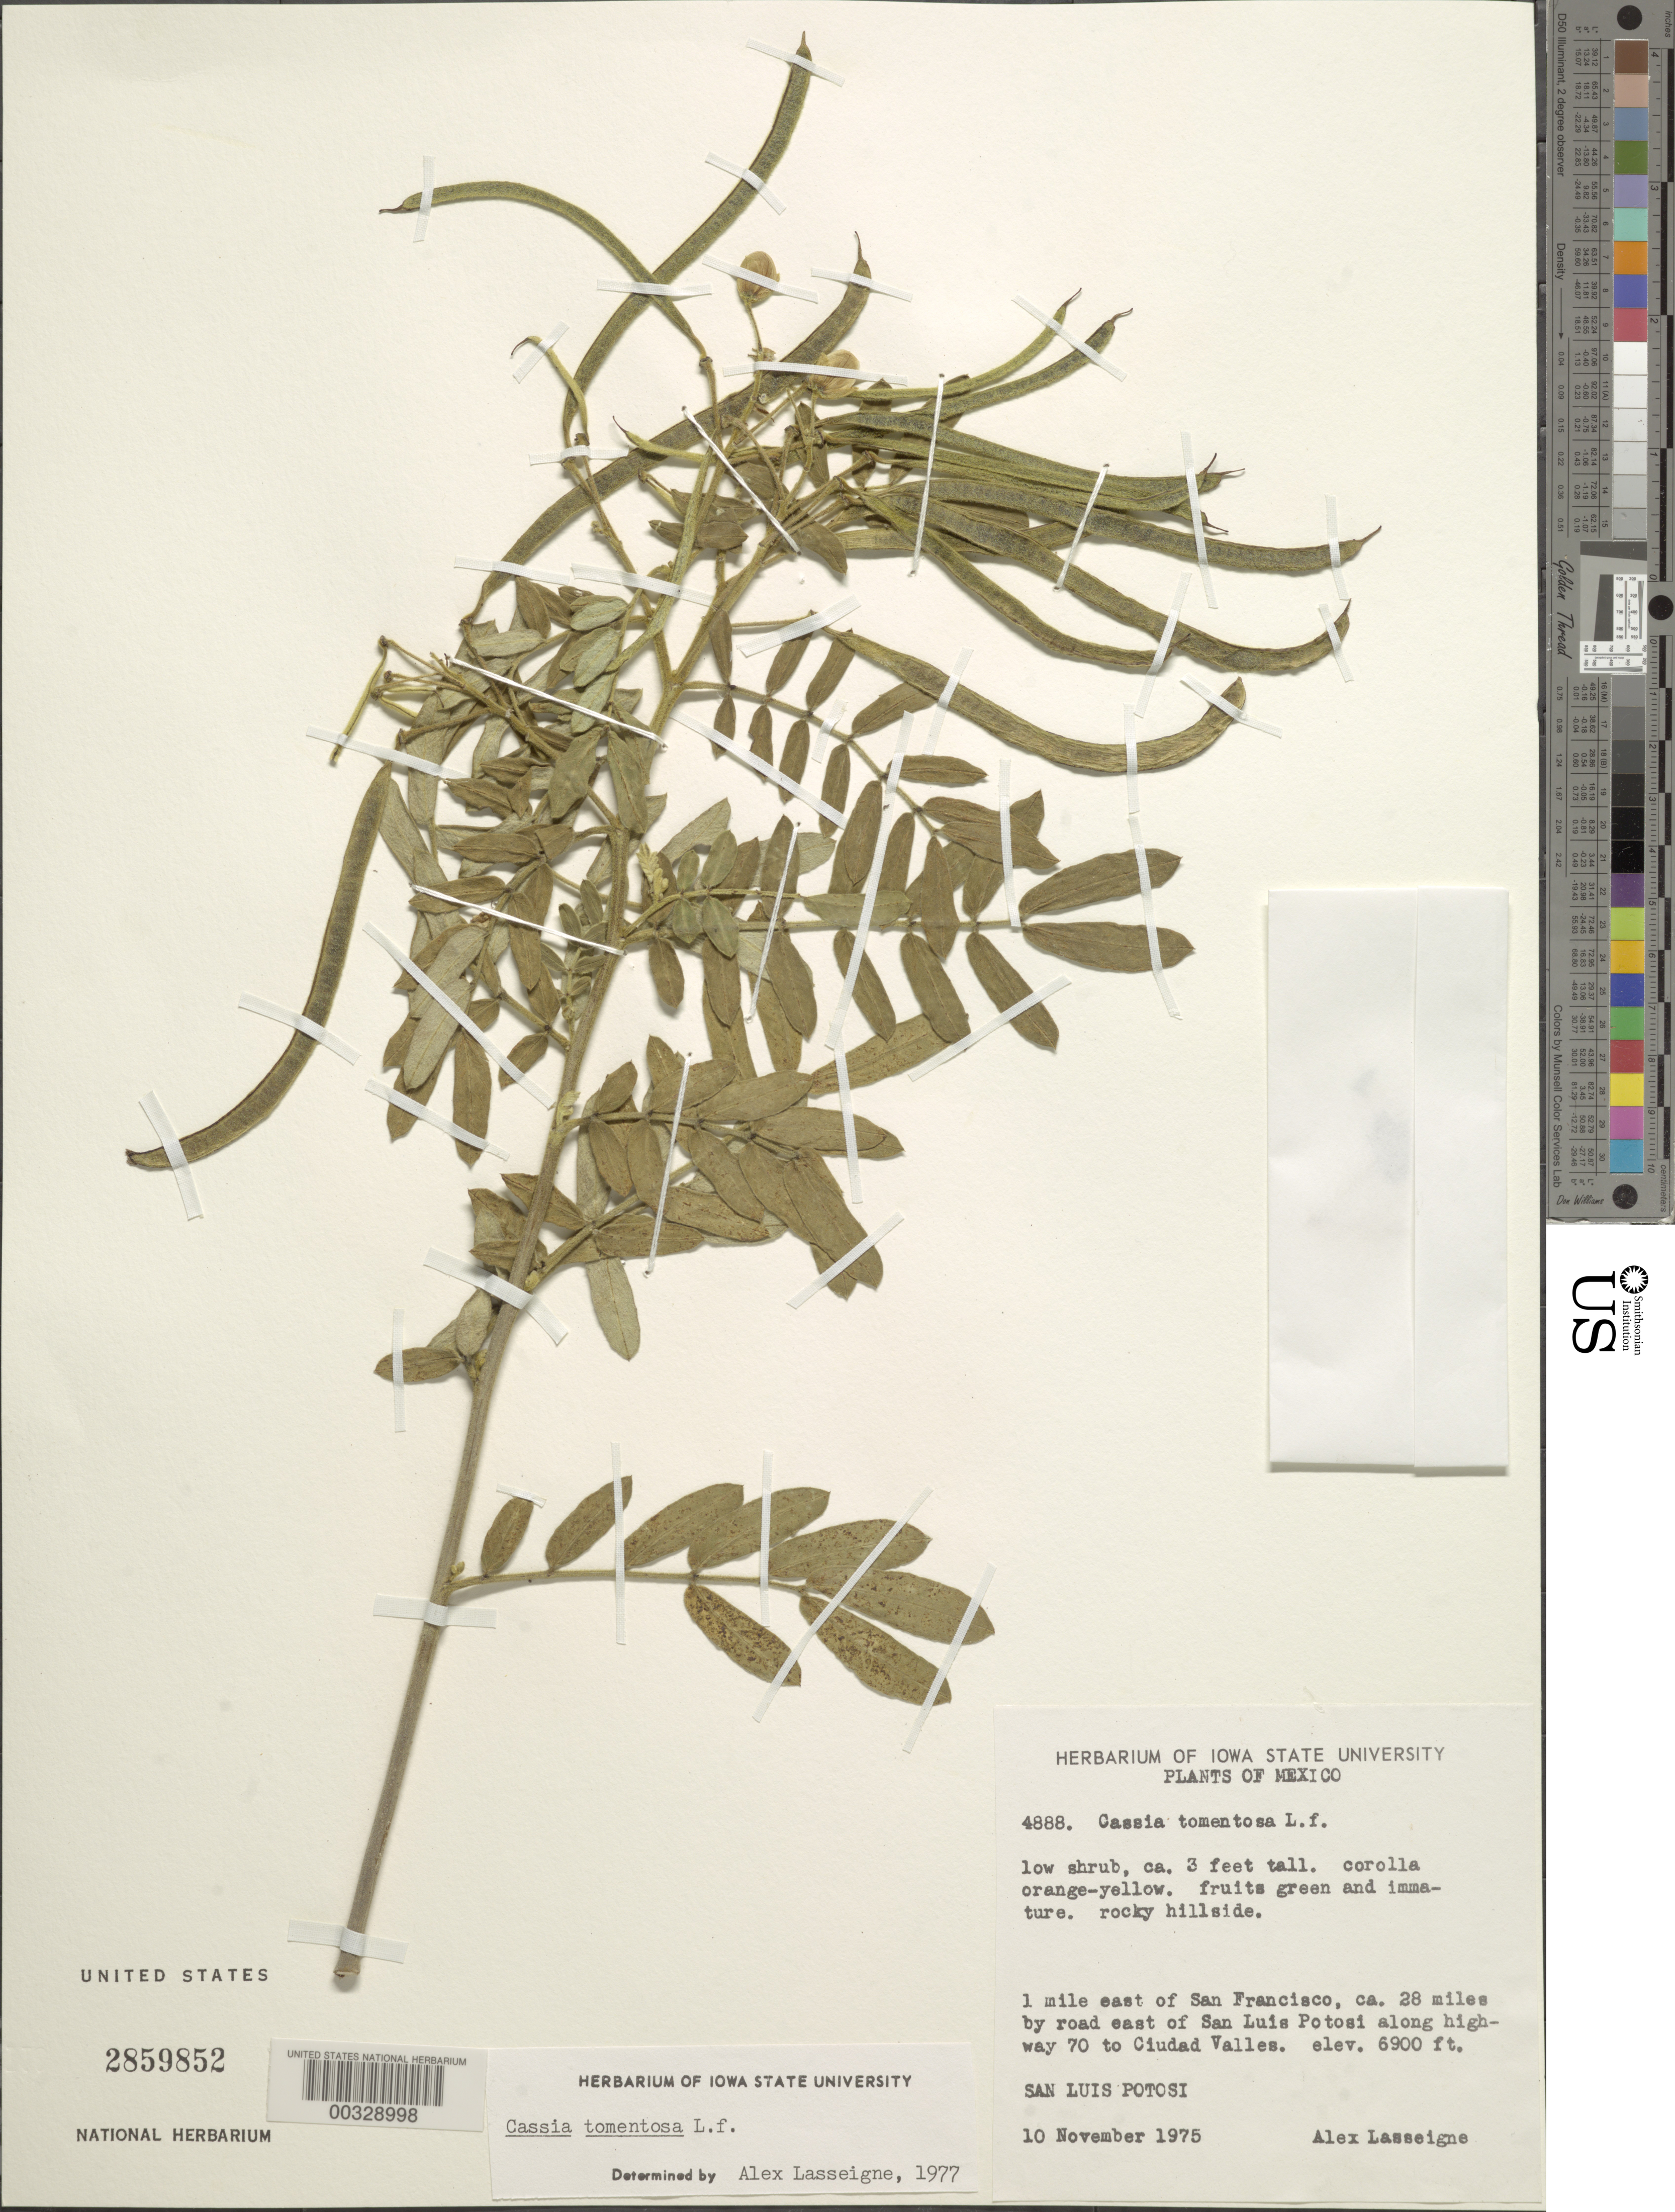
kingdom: Plantae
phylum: Tracheophyta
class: Magnoliopsida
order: Fabales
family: Fabaceae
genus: Senna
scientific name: Senna multiglandulosa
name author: (Jacq.) H.S. Irwin & Barneby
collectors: A. Lasseigne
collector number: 4888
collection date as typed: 10 Nov 1975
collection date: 1975-11-10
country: Mexico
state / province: San Luis Potosí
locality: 1 mi E of San Francisco ca 28 mi by road E of San Luis Potosi along hwy 70 to Ciudad Valles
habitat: Rocky hillsides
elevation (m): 2103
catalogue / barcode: US 2859852